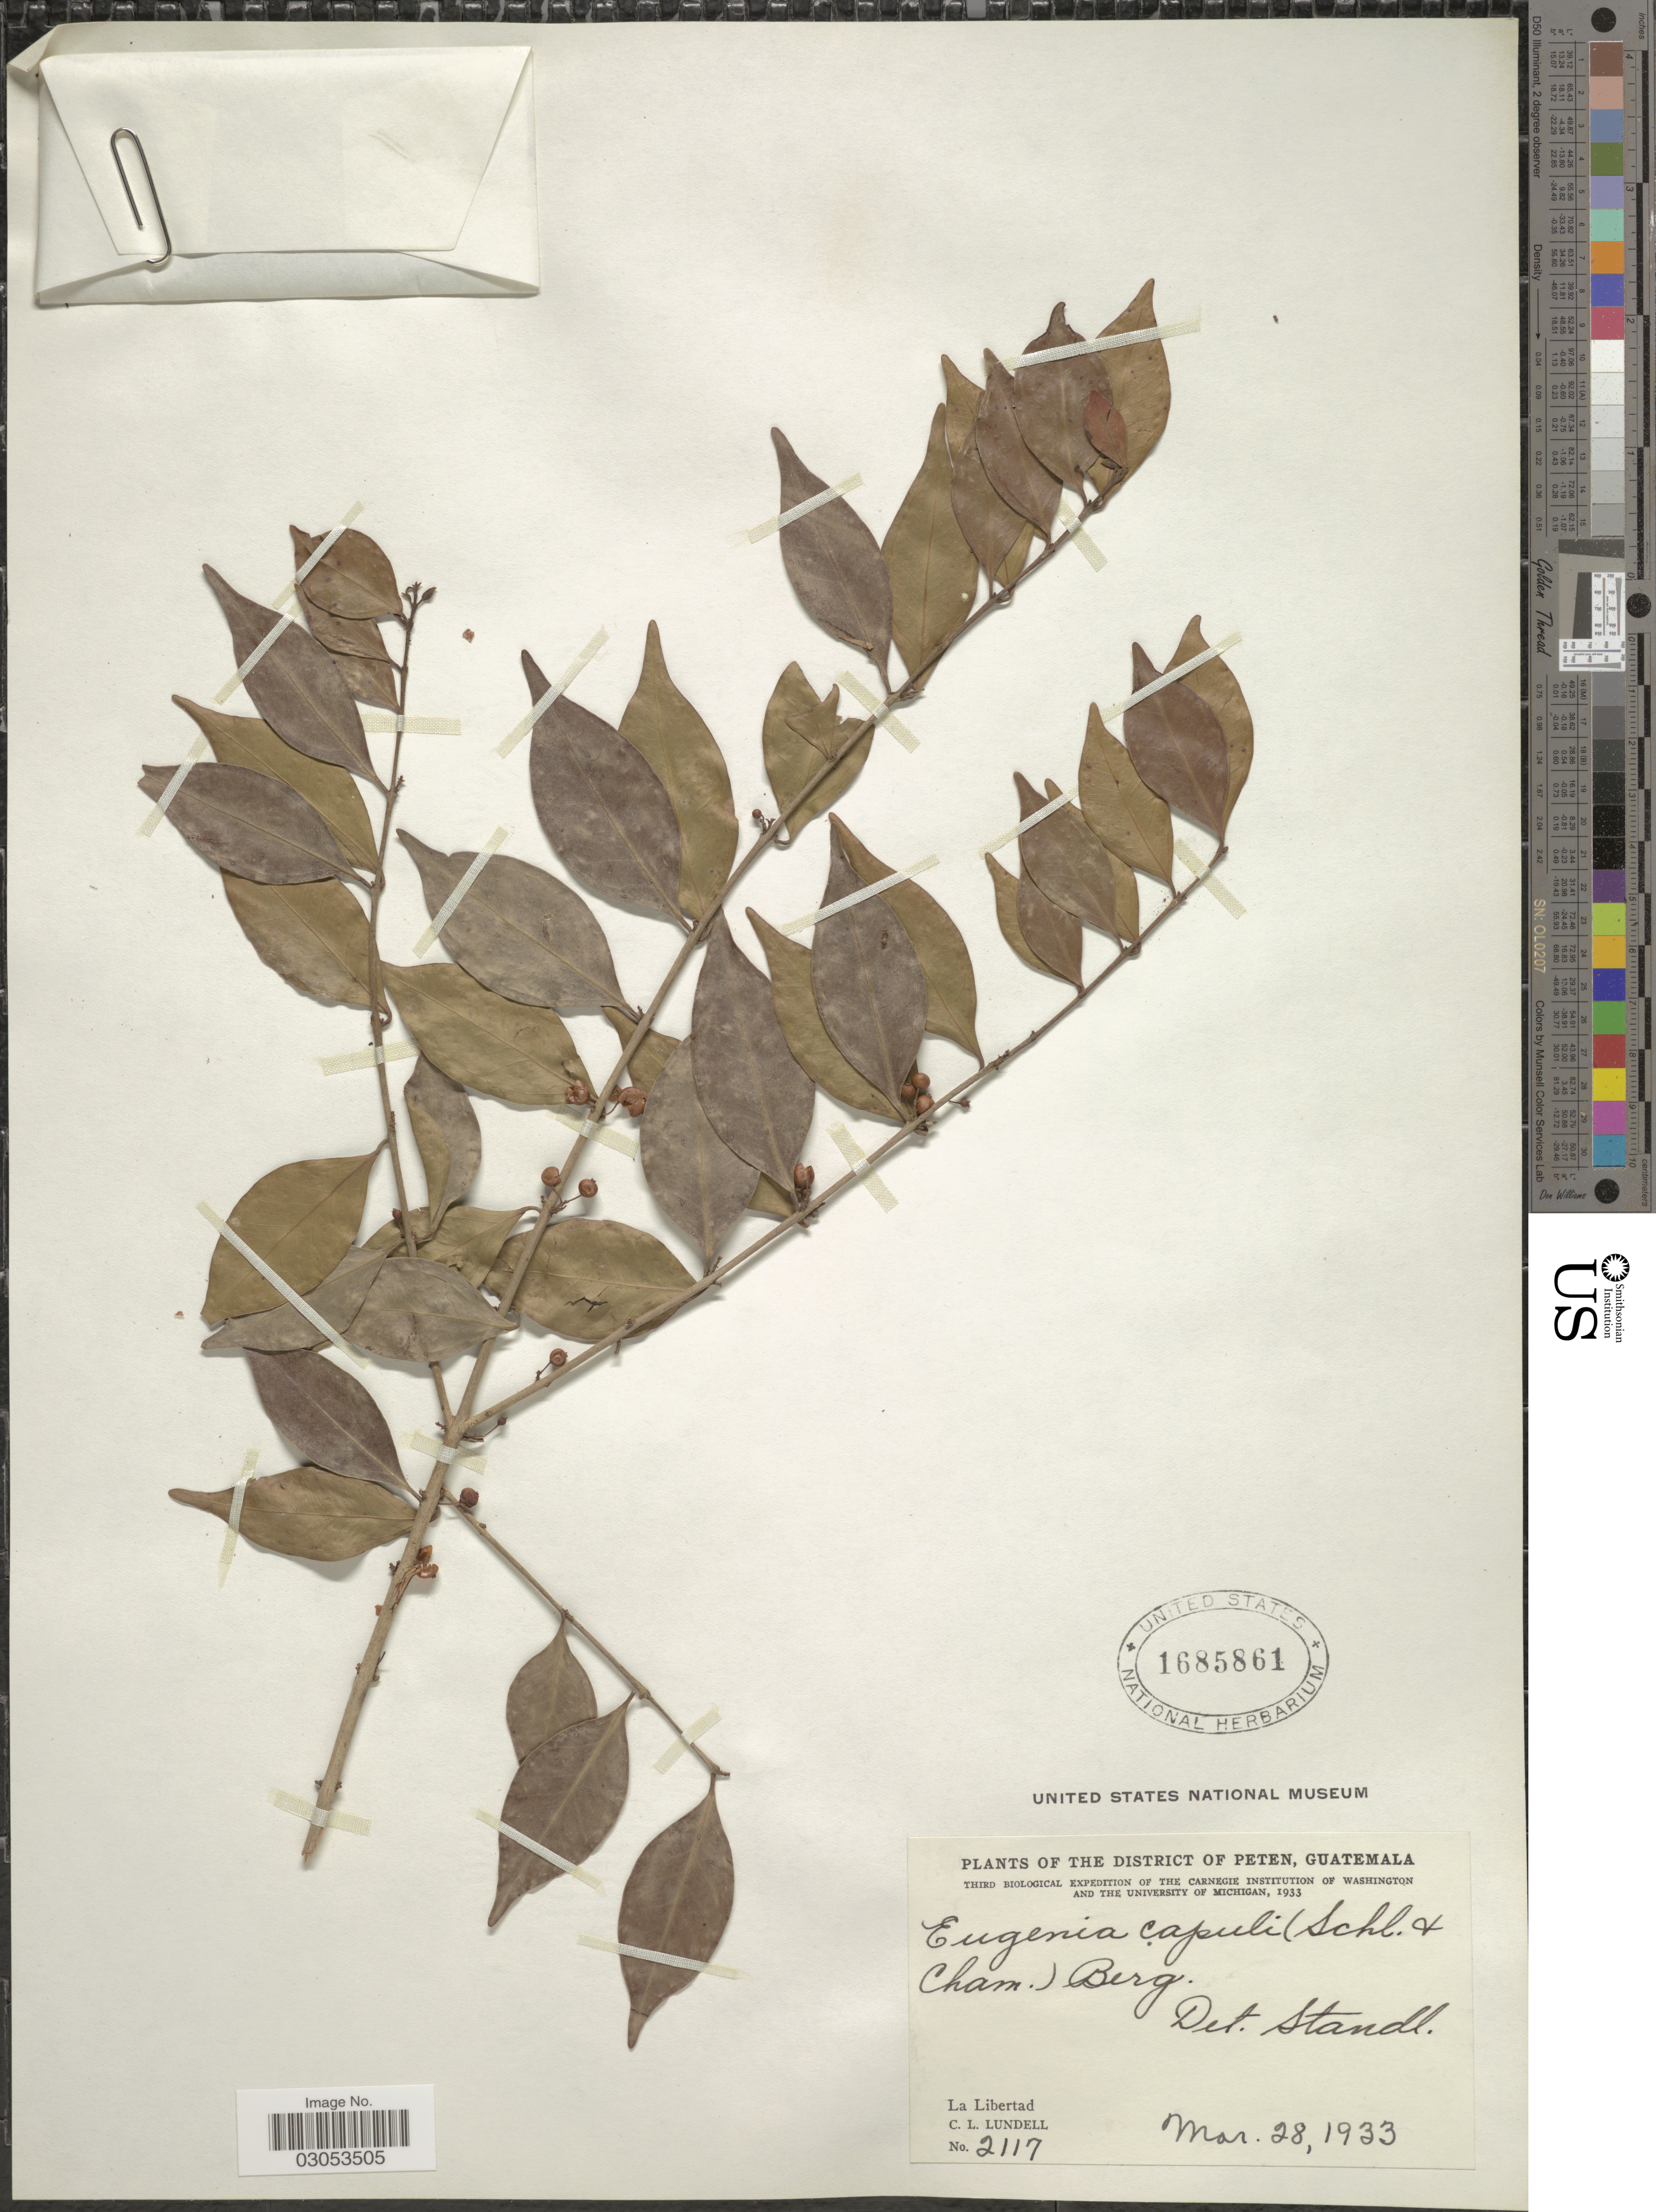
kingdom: Plantae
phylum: Tracheophyta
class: Magnoliopsida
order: Myrtales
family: Myrtaceae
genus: Eugenia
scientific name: Eugenia capuli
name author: (Schltdl. & Cham.) Hook. & Arn.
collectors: C. L. Lundell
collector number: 2117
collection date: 1933-03-28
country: Guatemala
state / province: El Petén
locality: District of Peten. La Libertad.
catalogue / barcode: US 1685861